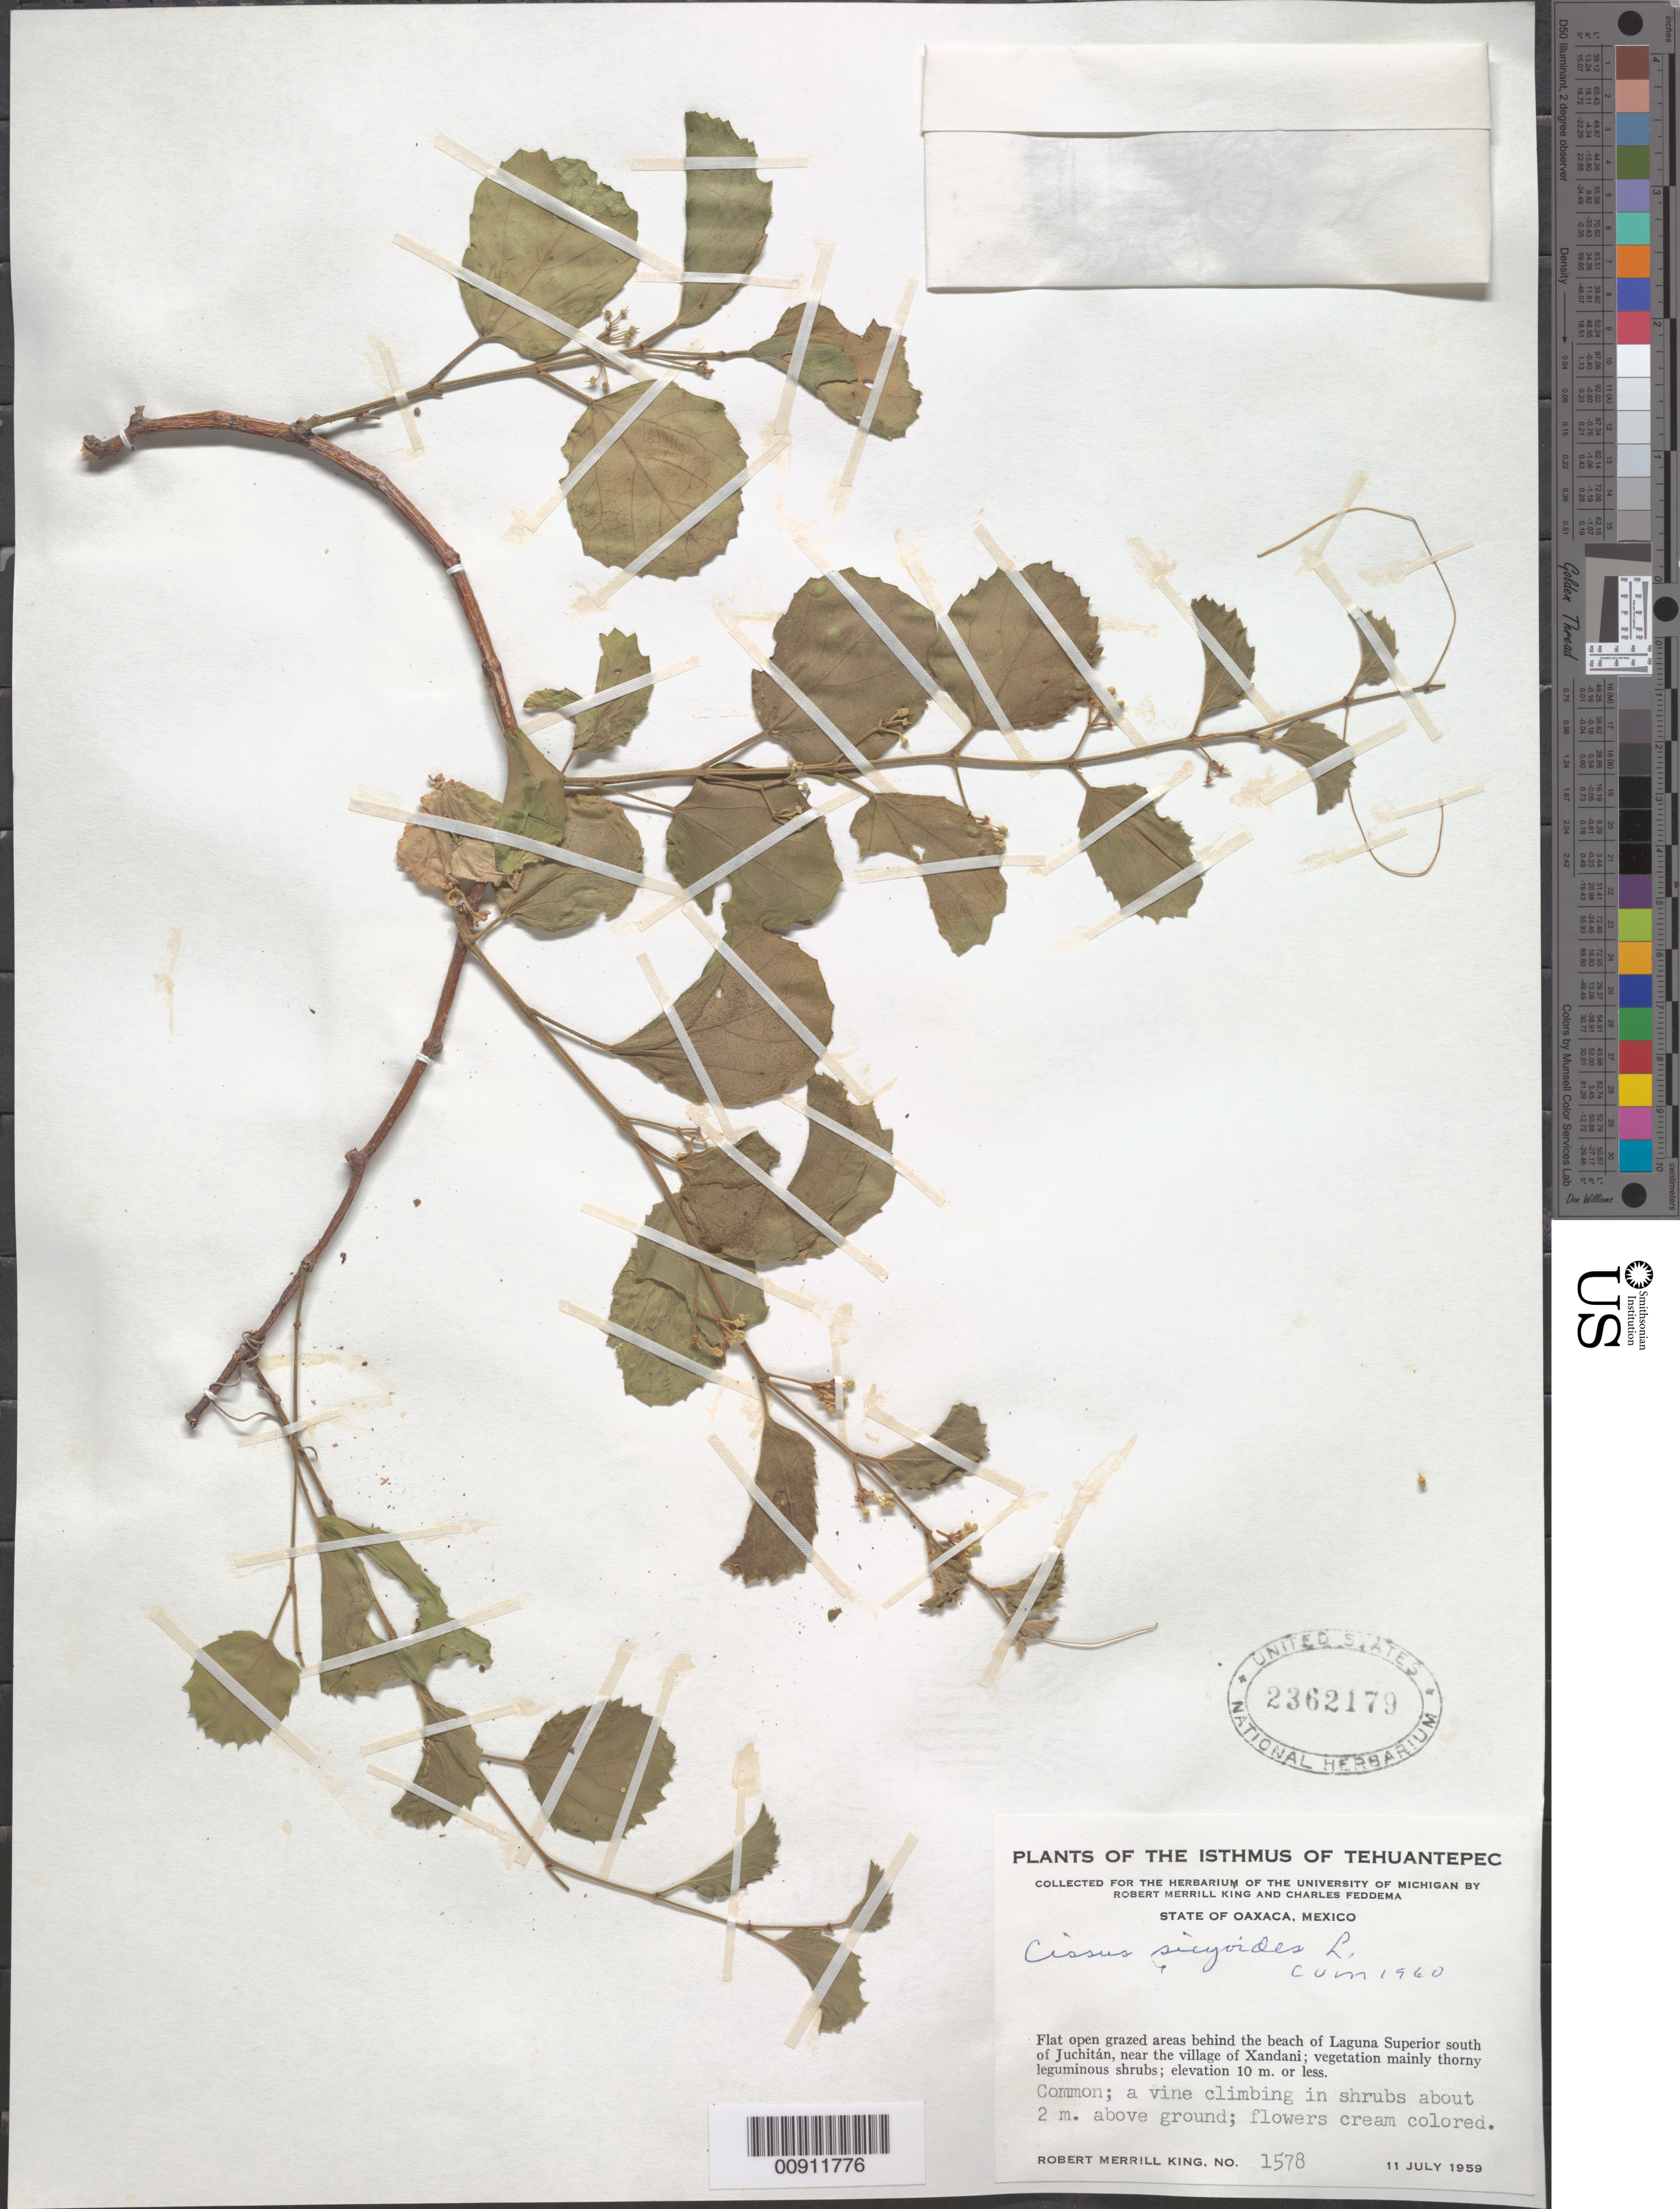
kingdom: Plantae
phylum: Tracheophyta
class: Magnoliopsida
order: Vitales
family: Vitaceae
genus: Cissus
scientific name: Cissus verticillata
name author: (L.) Nicolson & C.E. Jarvis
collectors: R. M. King & C. Feddema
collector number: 1578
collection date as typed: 11 Jul 1959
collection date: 1959-07-11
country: Mexico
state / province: Oaxaca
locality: Flat open grazed areas behind the beach of Laguna Superior south of Juchitán, near the village of Xandani. State of Oaxaca.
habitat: Flat open grazed areas; vegetation mainly thorny leguminous shrubs. A vine climbing in shrubs about 2 m. above ground.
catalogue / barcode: US 2362179